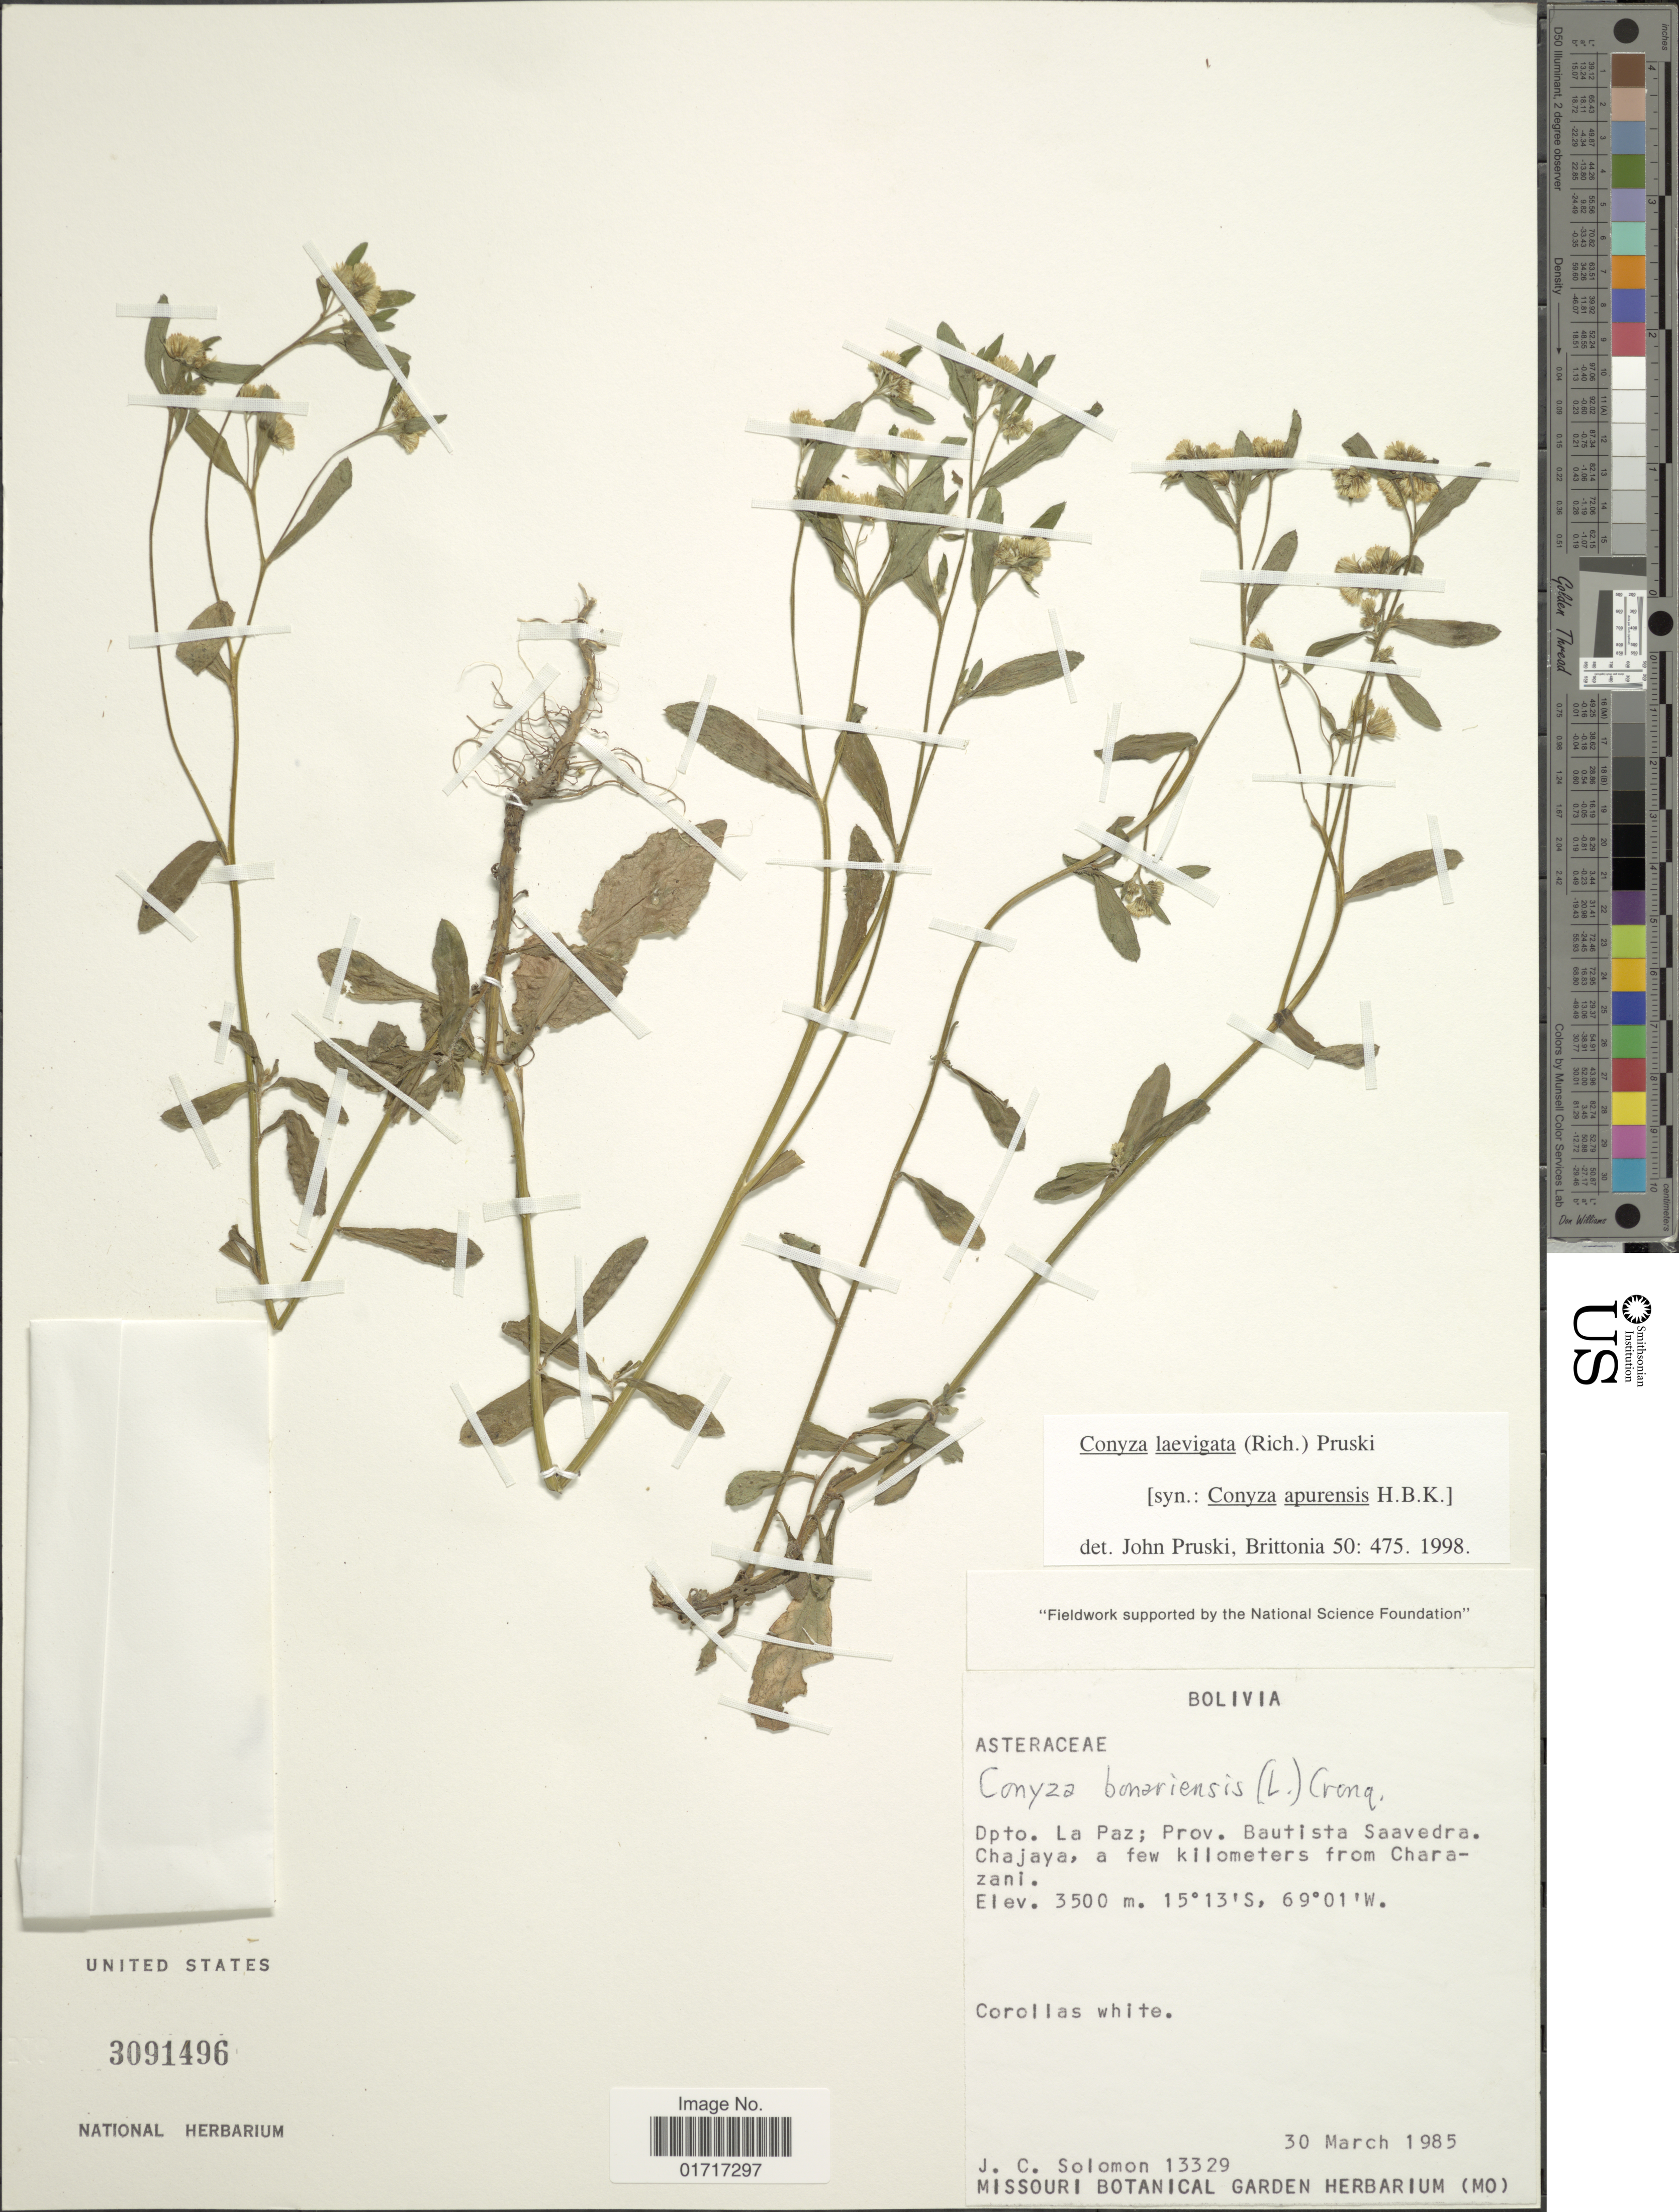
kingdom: Plantae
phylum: Tracheophyta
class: Magnoliopsida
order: Asterales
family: Asteraceae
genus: Conyza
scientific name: Conyza laevigata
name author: (Rich.) Pruski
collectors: J. C. Solomon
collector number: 13329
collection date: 1985-03-30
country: Bolivia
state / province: La Paz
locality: Dpto. La Paz; Prov. Bautista Saavedra. Chajaya, a few kilometers from Charazani.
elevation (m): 3500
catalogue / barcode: US 3091496